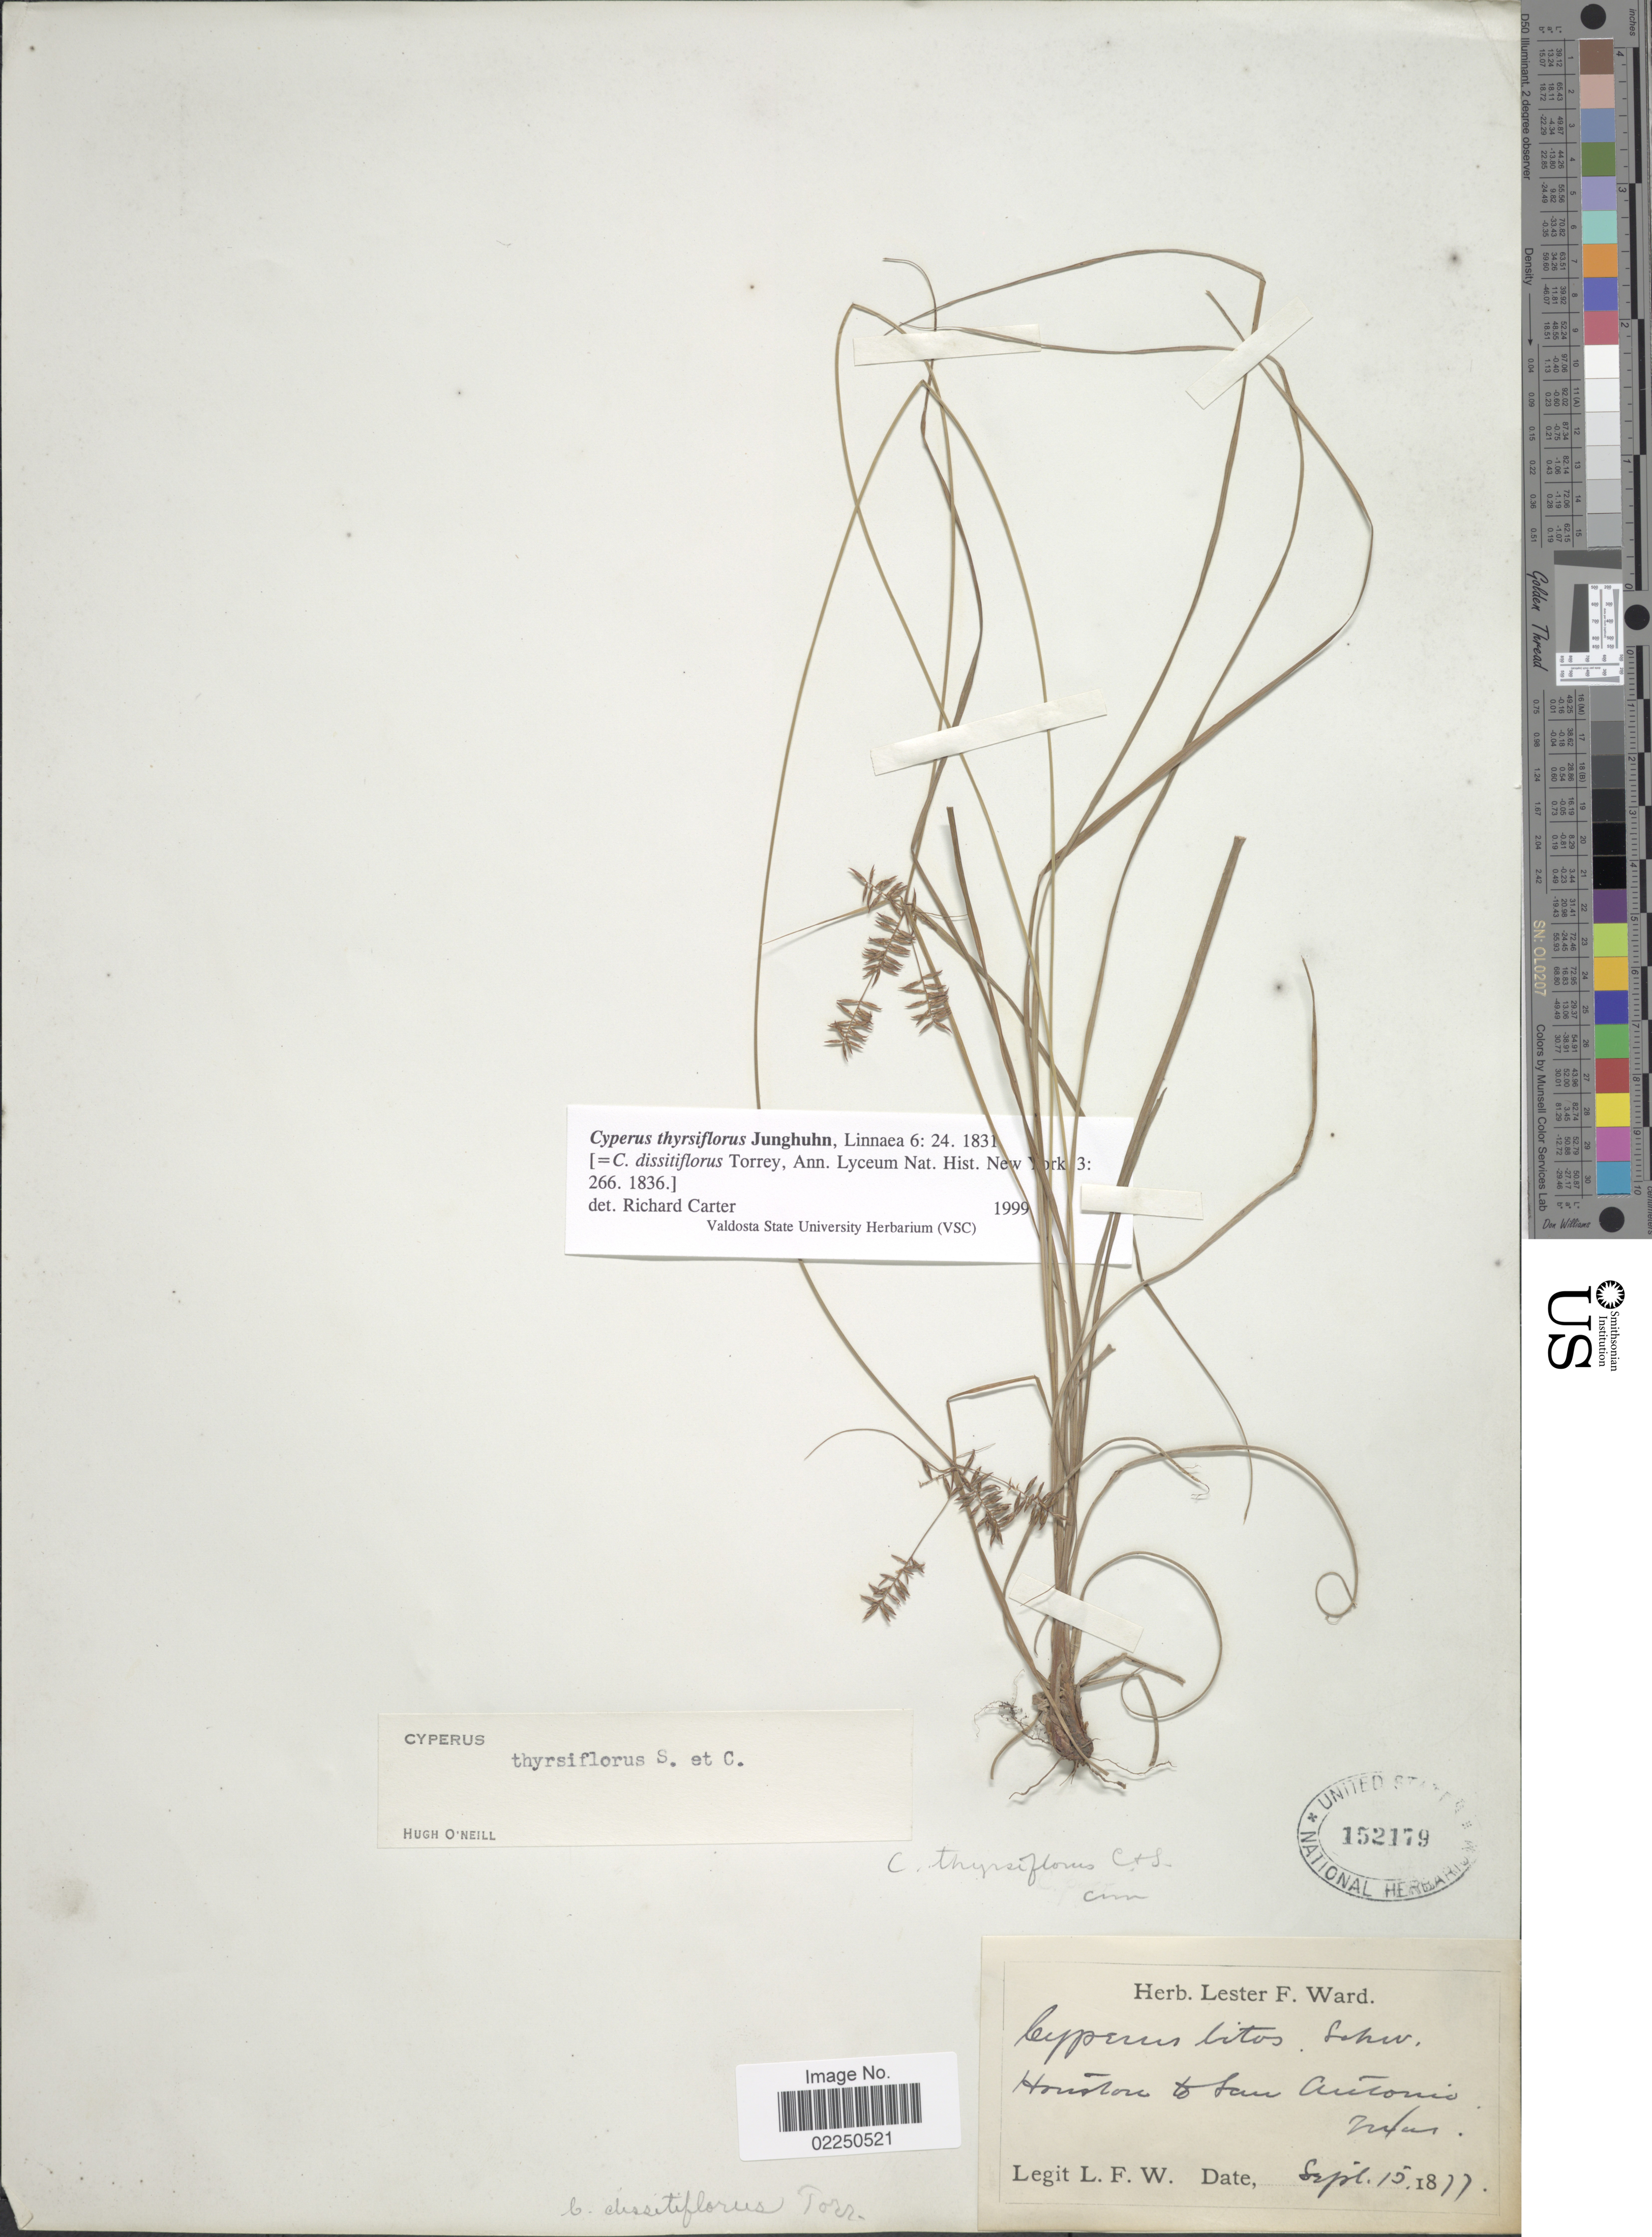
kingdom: Plantae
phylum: Tracheophyta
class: Liliopsida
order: Poales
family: Cyperaceae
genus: Cyperus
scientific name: Cyperus thyrsiflorus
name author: Jungh.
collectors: L. F. Ward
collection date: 1877-09-15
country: United States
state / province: Texas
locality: Houston to San Antonio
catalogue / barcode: US 152179